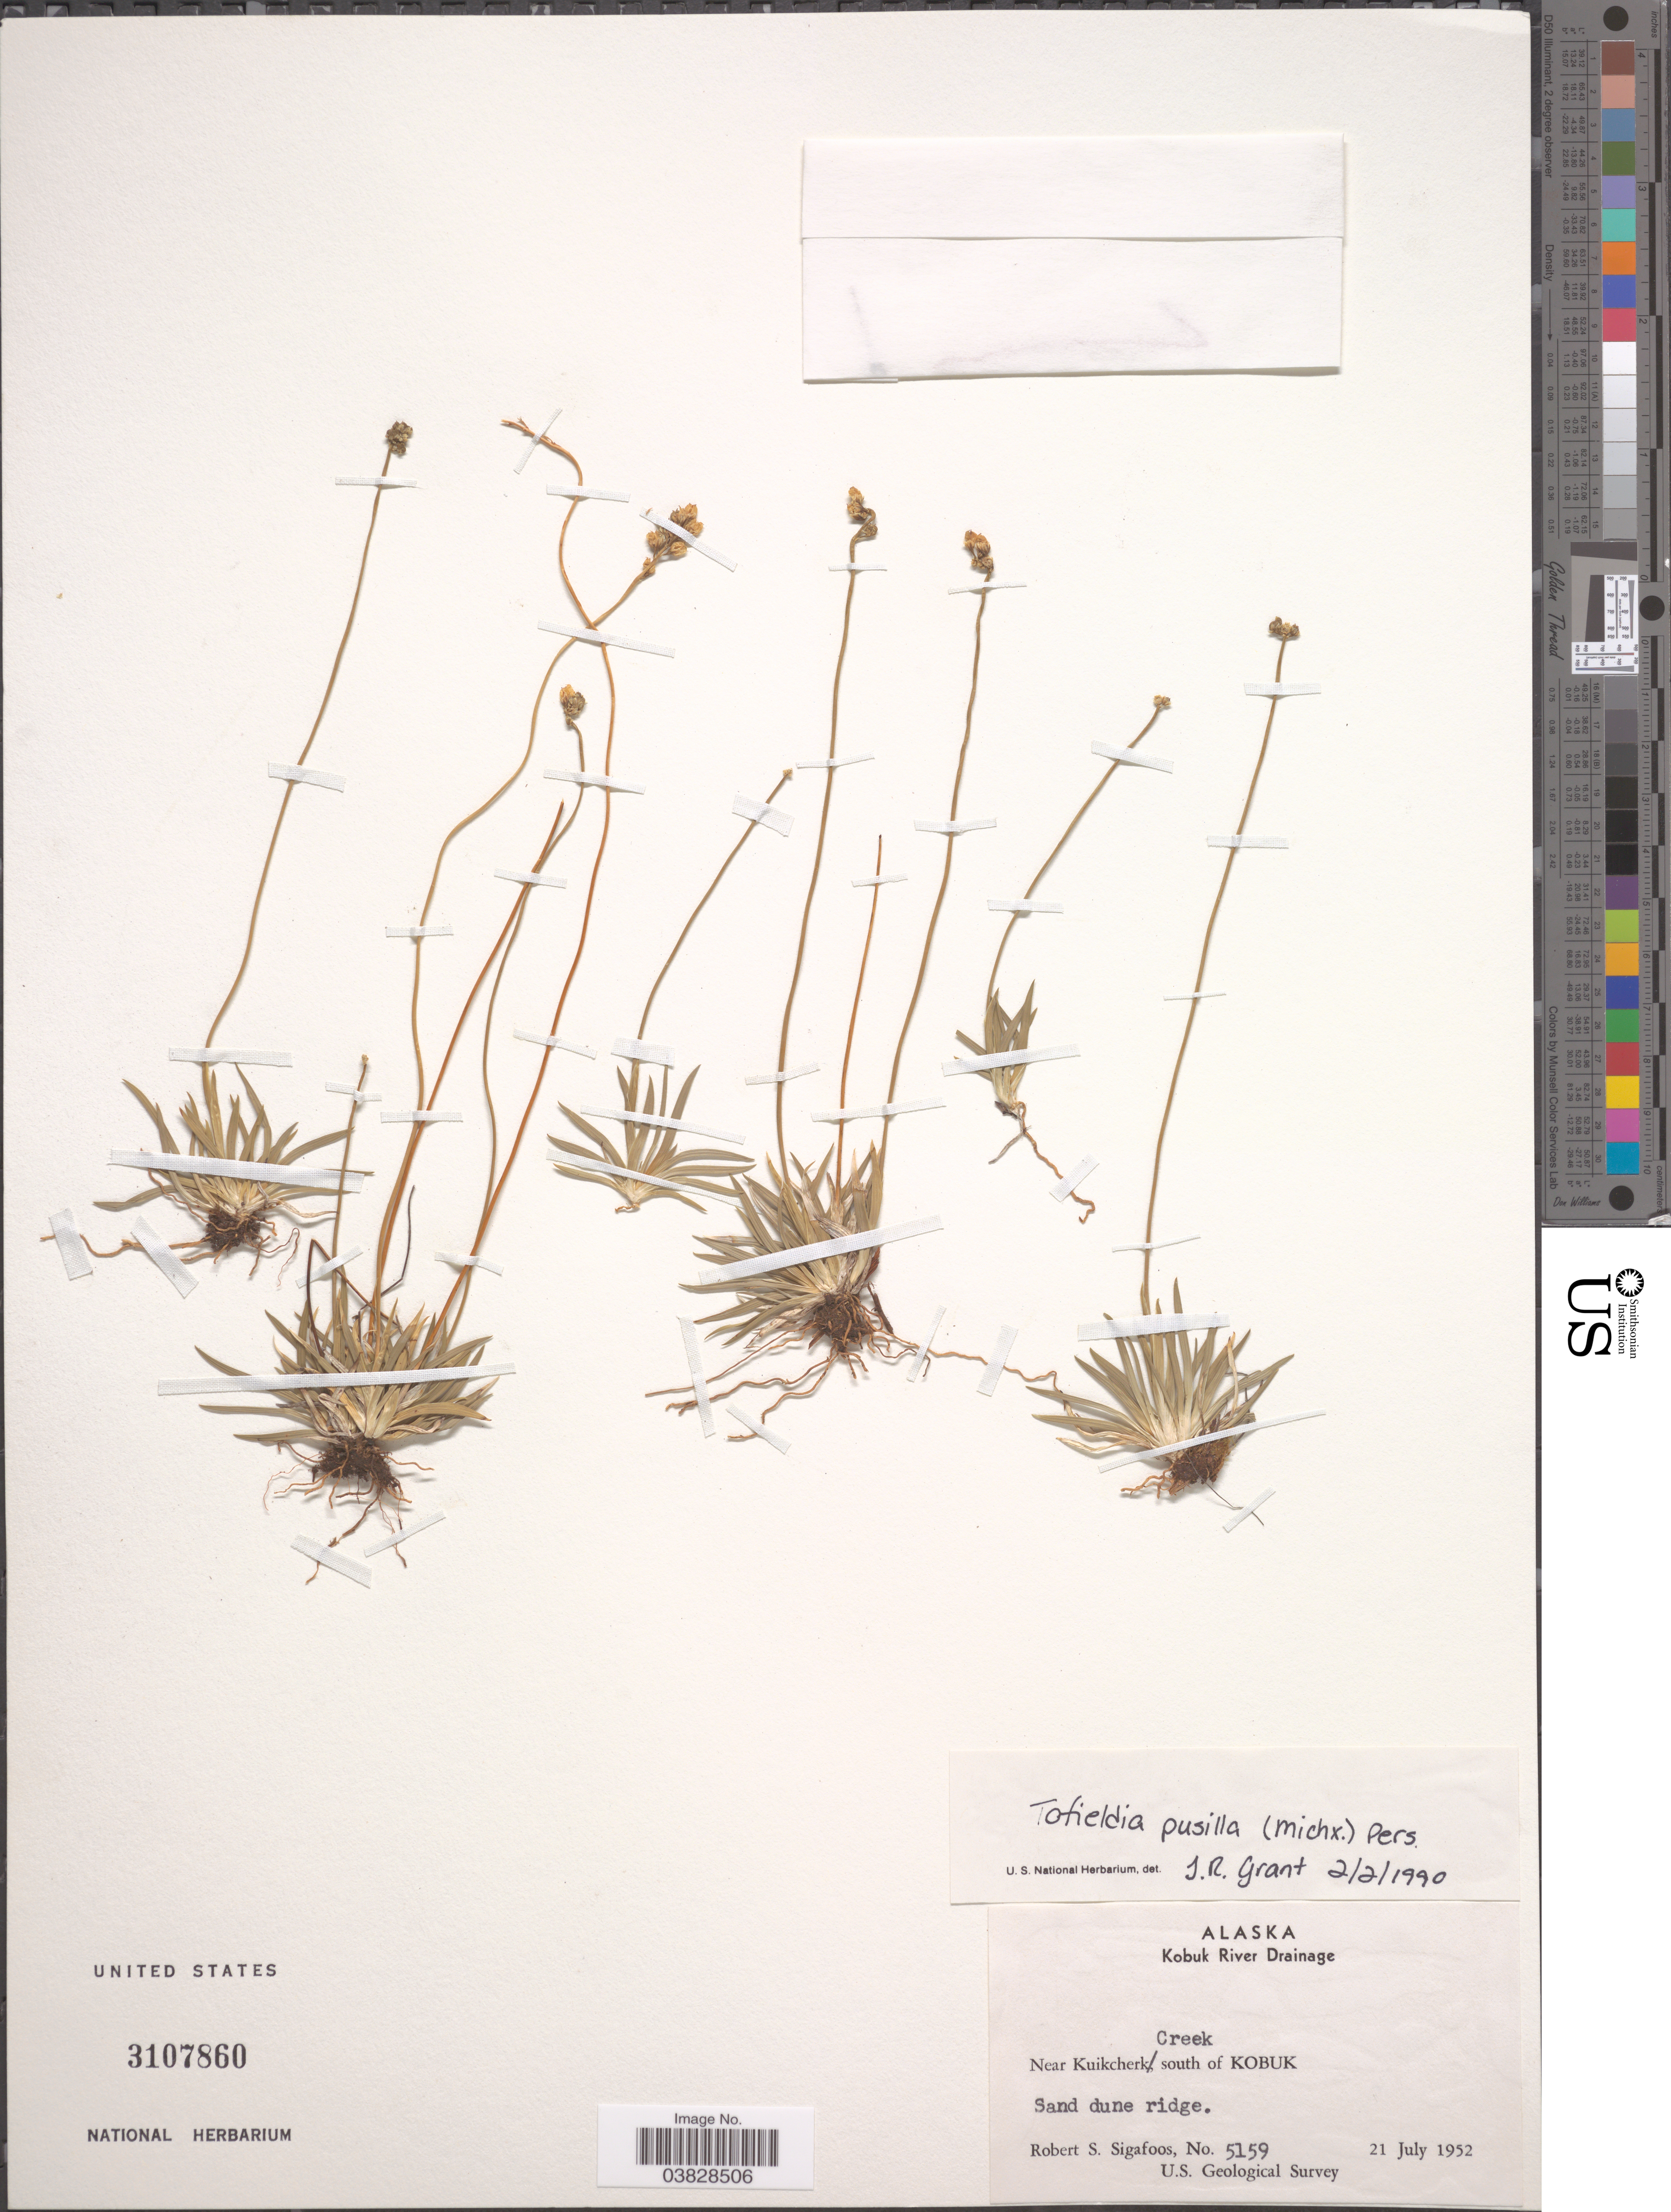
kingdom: Plantae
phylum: Tracheophyta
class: Liliopsida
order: Alismatales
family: Tofieldiaceae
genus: Tofieldia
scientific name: Tofieldia pusilla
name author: (Michx.) Pers.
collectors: R. Sigafoos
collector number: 5159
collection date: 1952-07-21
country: United States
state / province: Alaska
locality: Kobuk River Drainage. Near Kuikcherk Creek, south of Kobuk.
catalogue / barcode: US 3107860